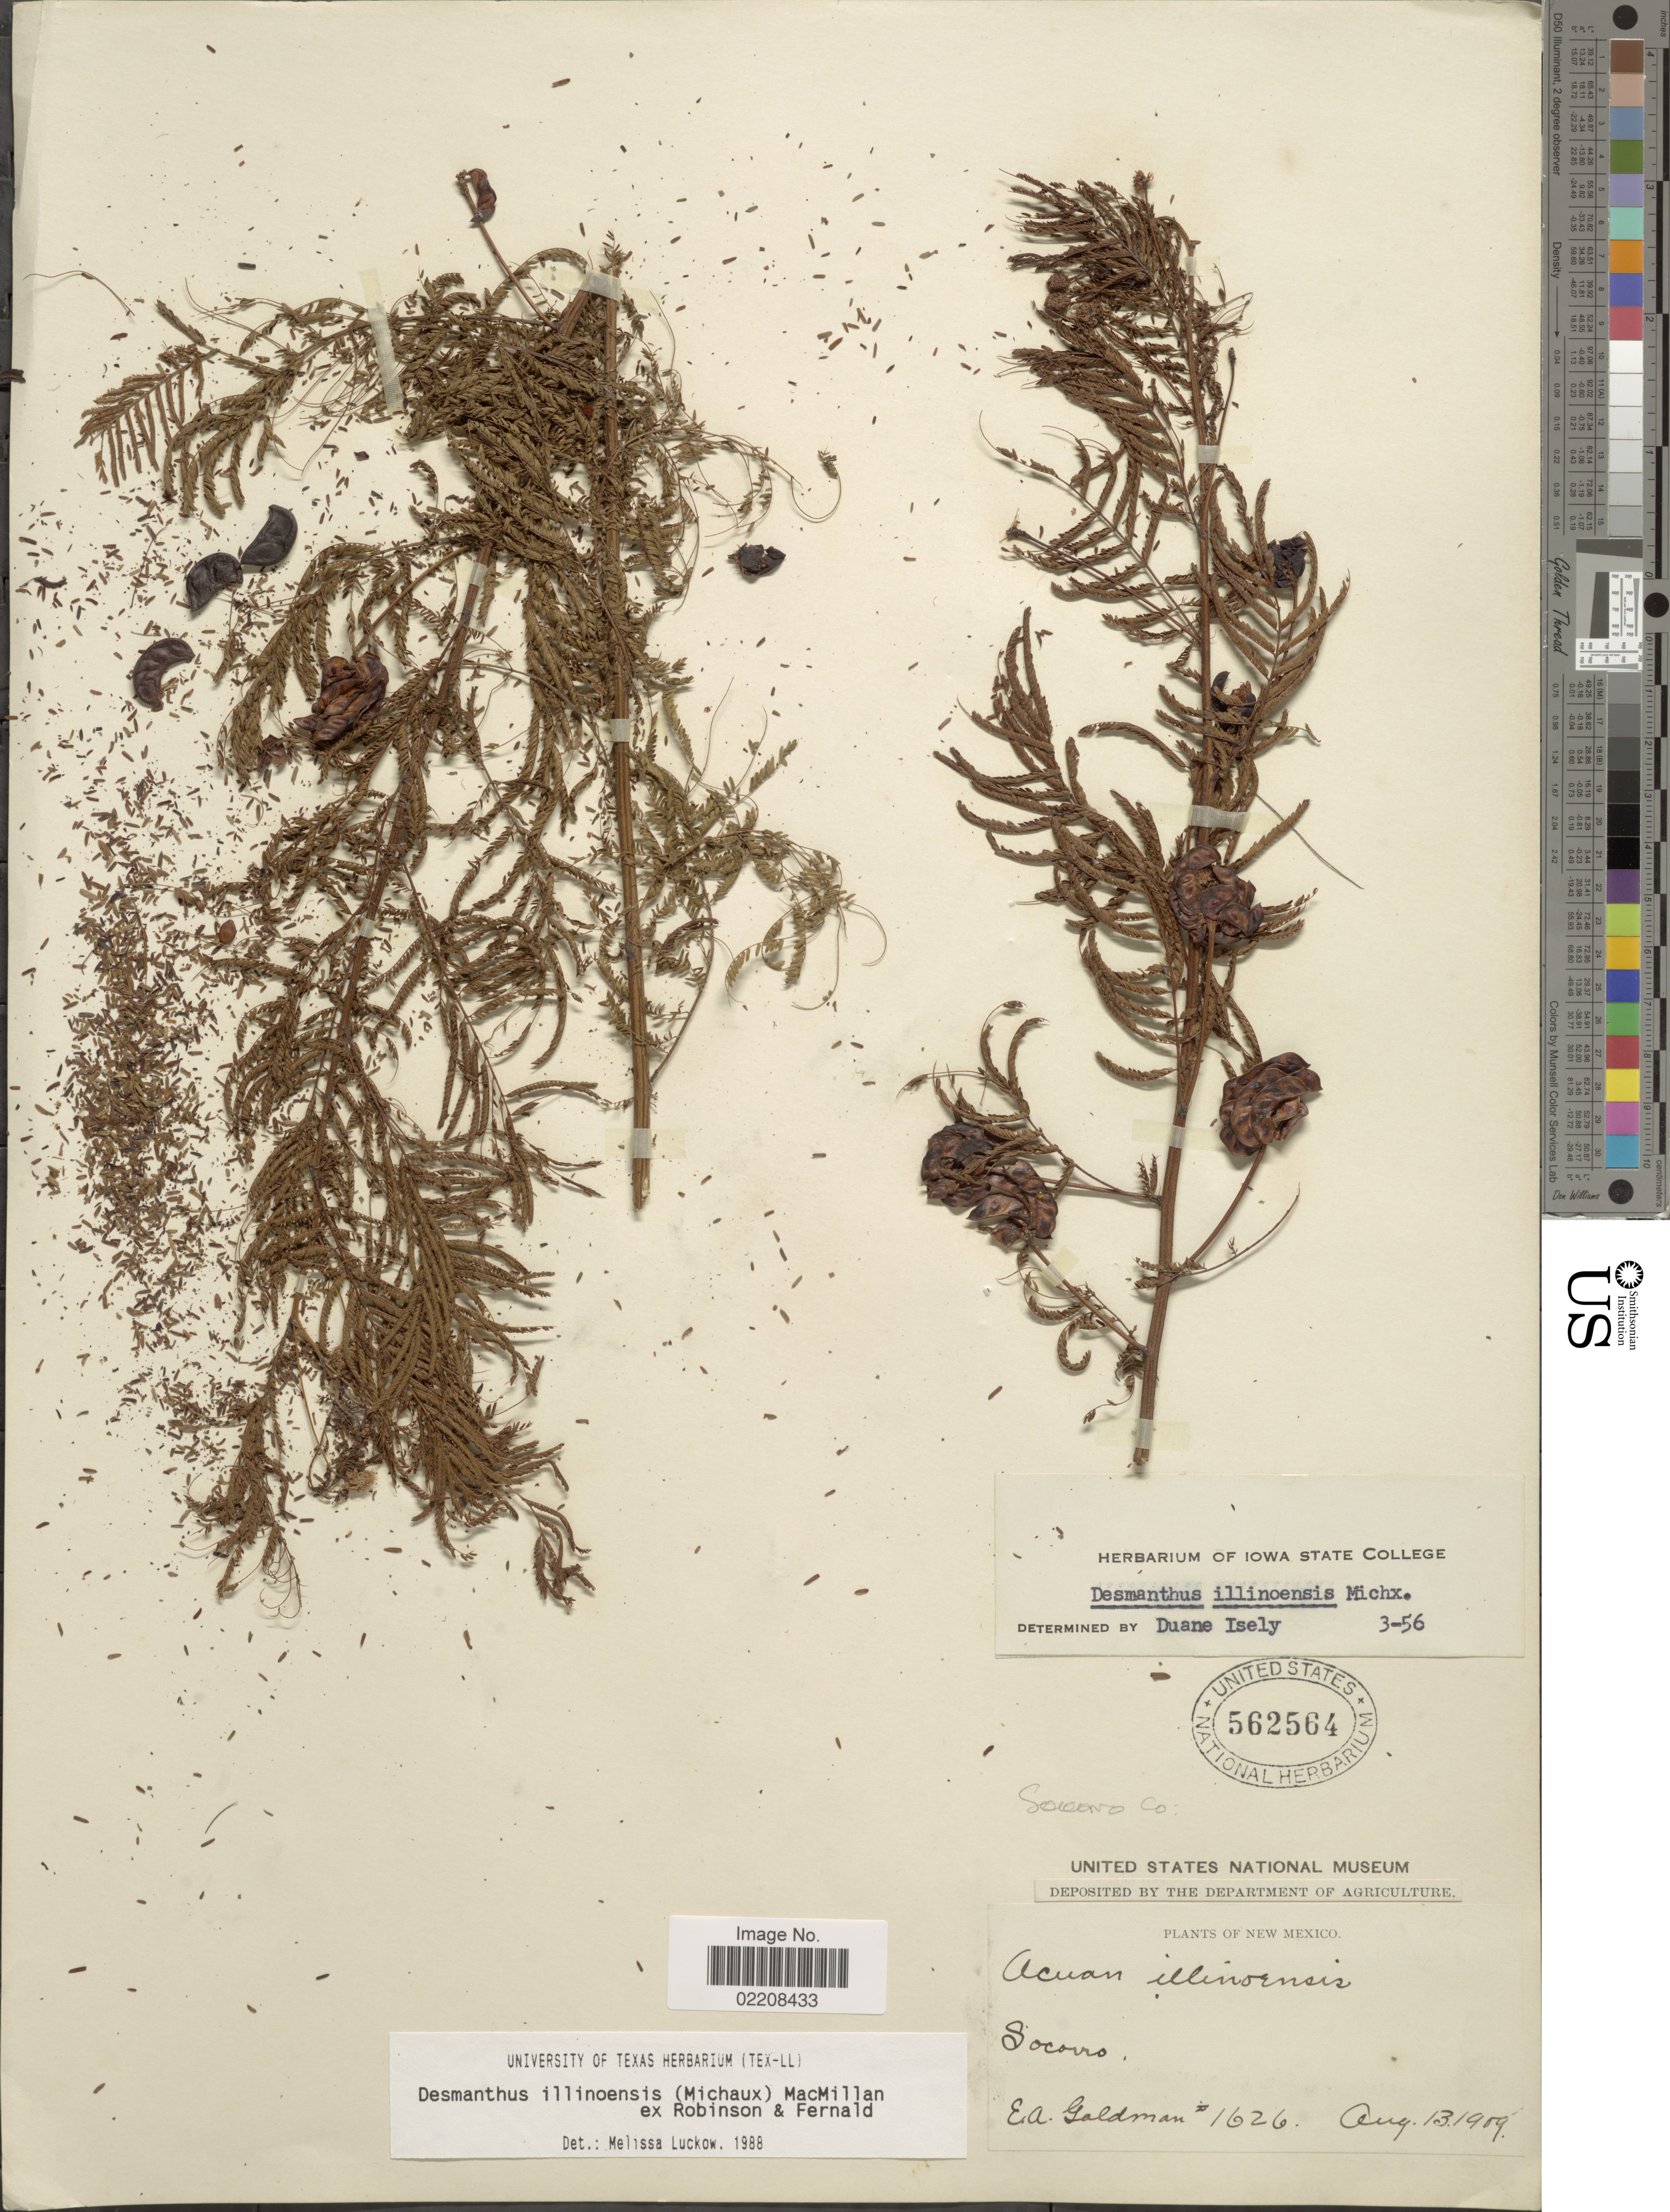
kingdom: Plantae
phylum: Tracheophyta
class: Magnoliopsida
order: Fabales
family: Fabaceae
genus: Desmanthus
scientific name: Desmanthus illinoensis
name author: (Michx.) MacMill.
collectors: E. A. Goldman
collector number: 1626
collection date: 1909-08-13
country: United States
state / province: New Mexico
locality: Socorro Co. Socorro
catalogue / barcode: US 562564